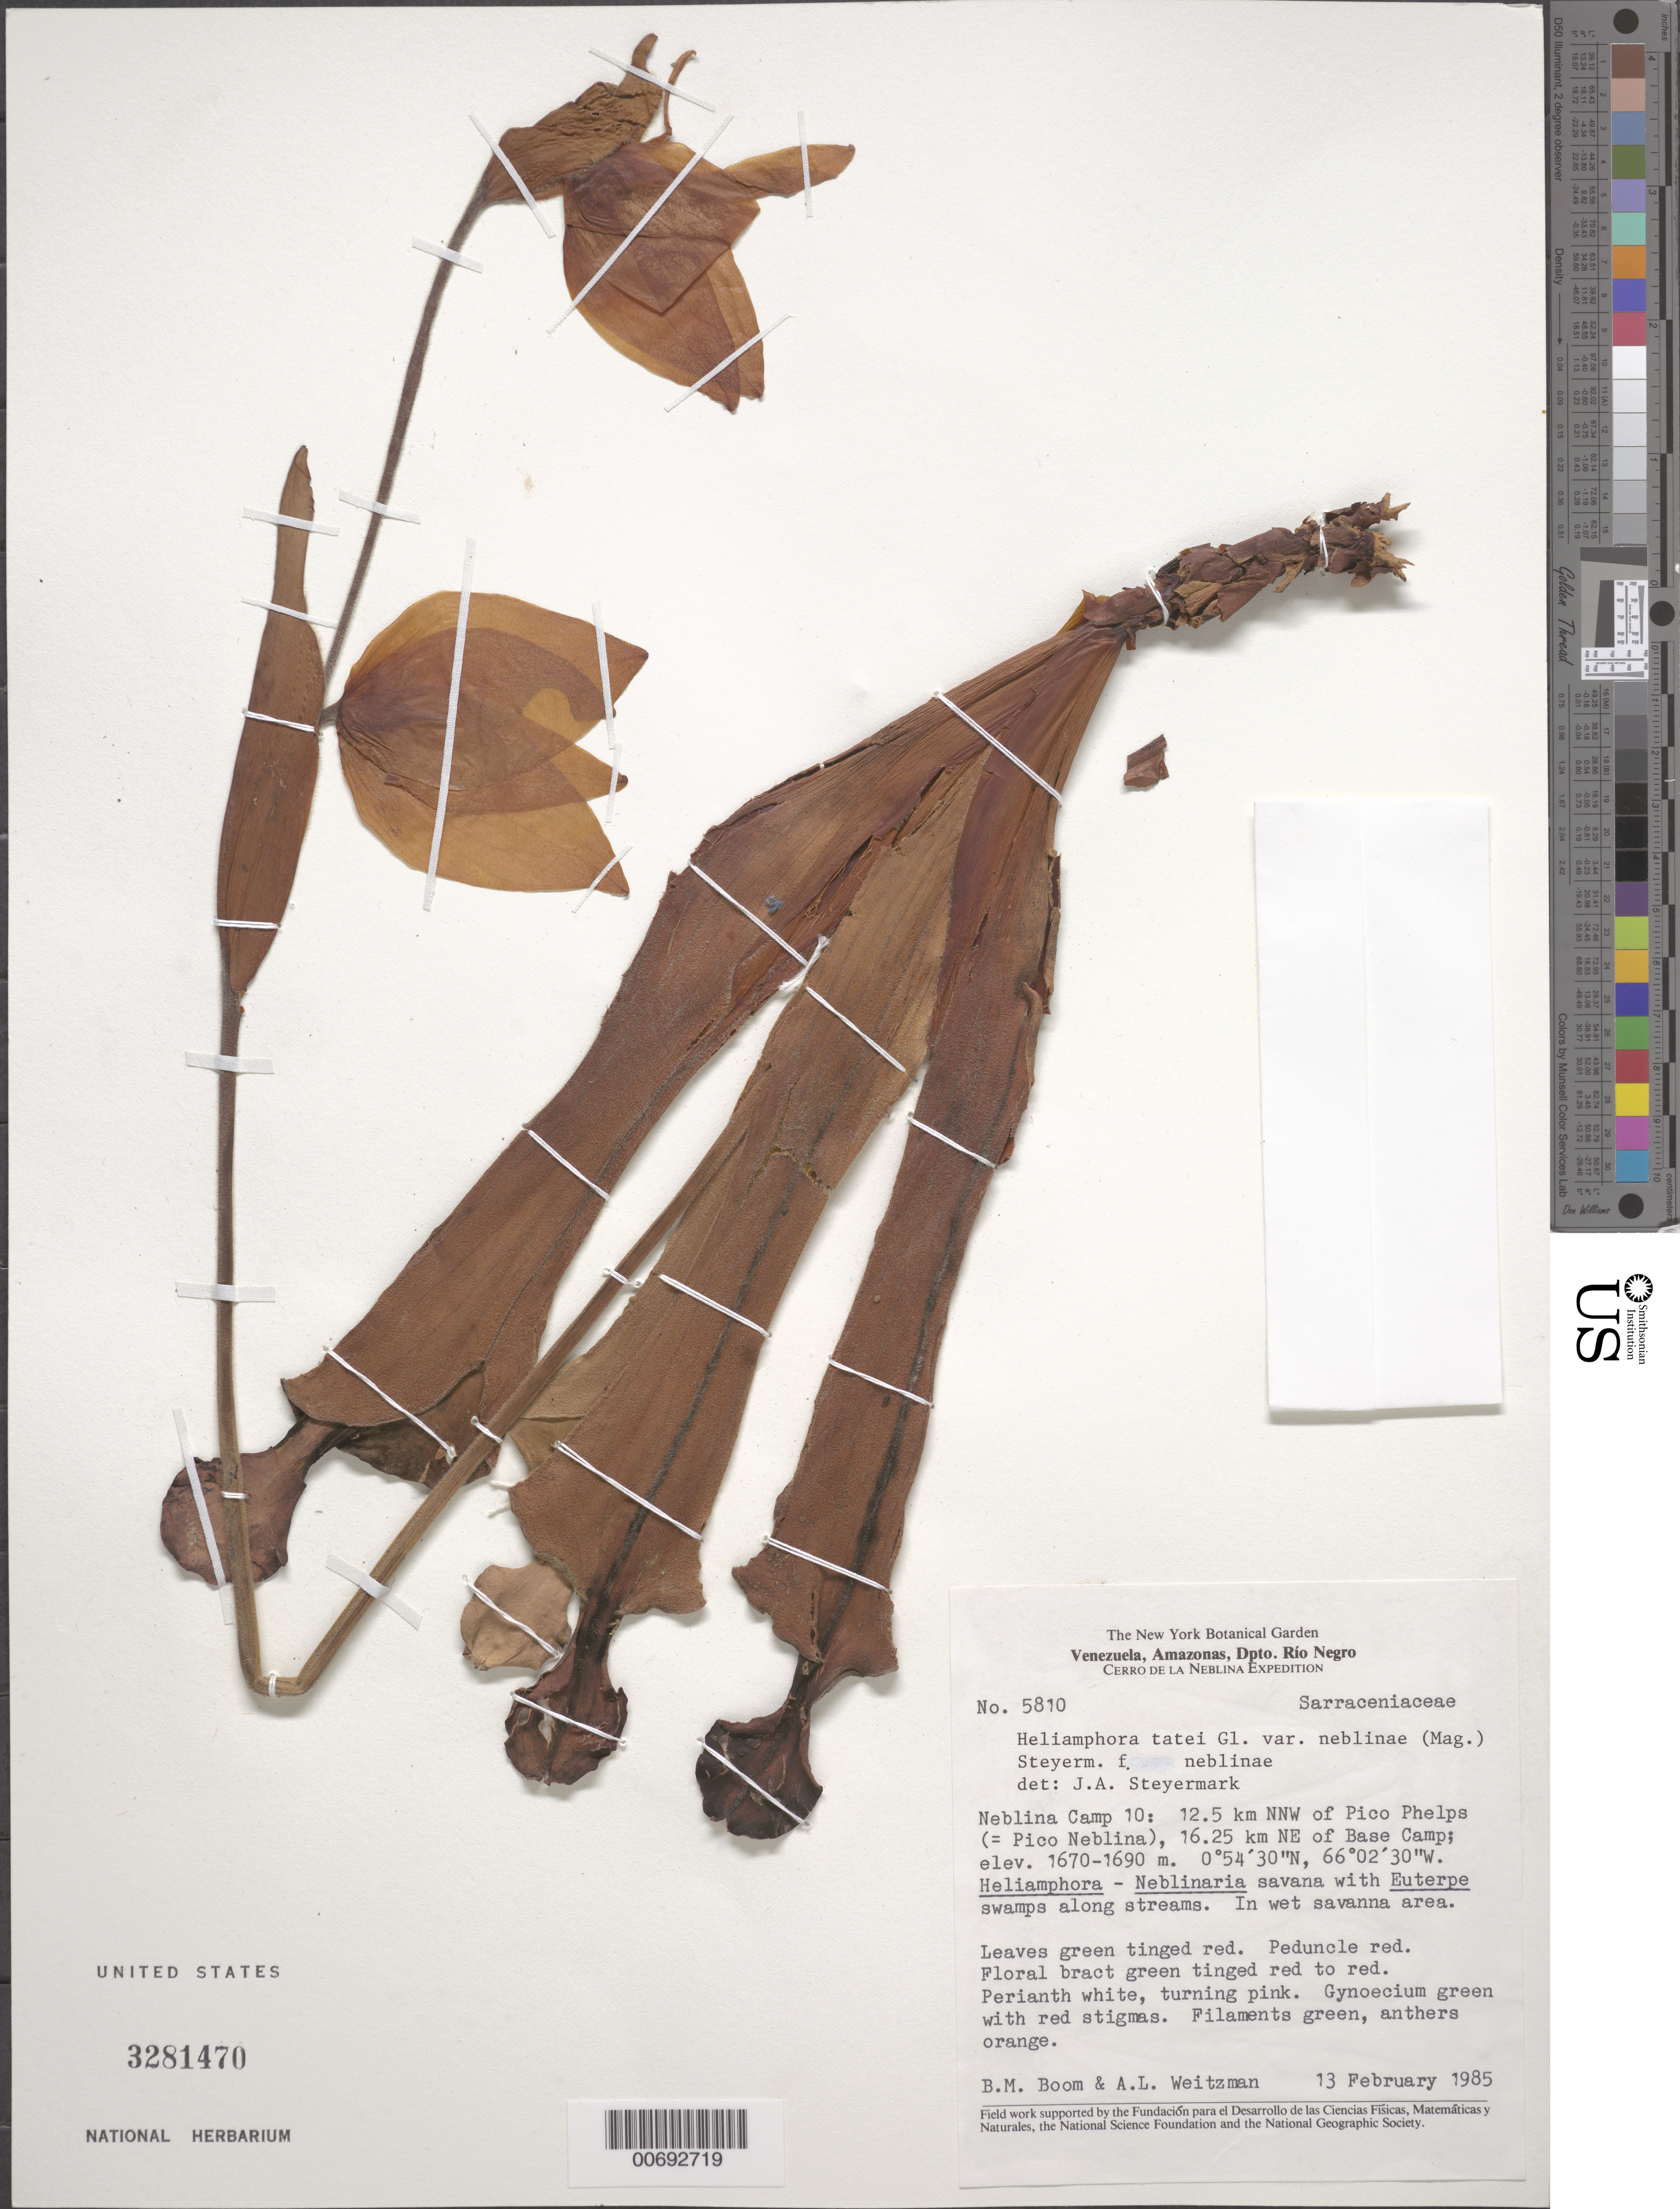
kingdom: Plantae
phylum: Tracheophyta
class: Magnoliopsida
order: Ericales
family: Sarraceniaceae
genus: Heliamphora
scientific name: Heliamphora tatei var. neblinae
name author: (Maguire) Steyerm.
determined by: Steyermark, Julian A., (VEN)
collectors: B. M. Boom, A. L. Weitzman & W. R. Buck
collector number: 5810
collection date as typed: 13-Feb-85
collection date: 1985-02-13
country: Venezuela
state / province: Amazonas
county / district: Río Negro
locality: Neblina Camp 10. 12.5 km NNW of Pico Phelps (=Pico Neblina),16.25 km NE of Base Camp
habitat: Wet savanna area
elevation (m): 1670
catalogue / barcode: US 3281470